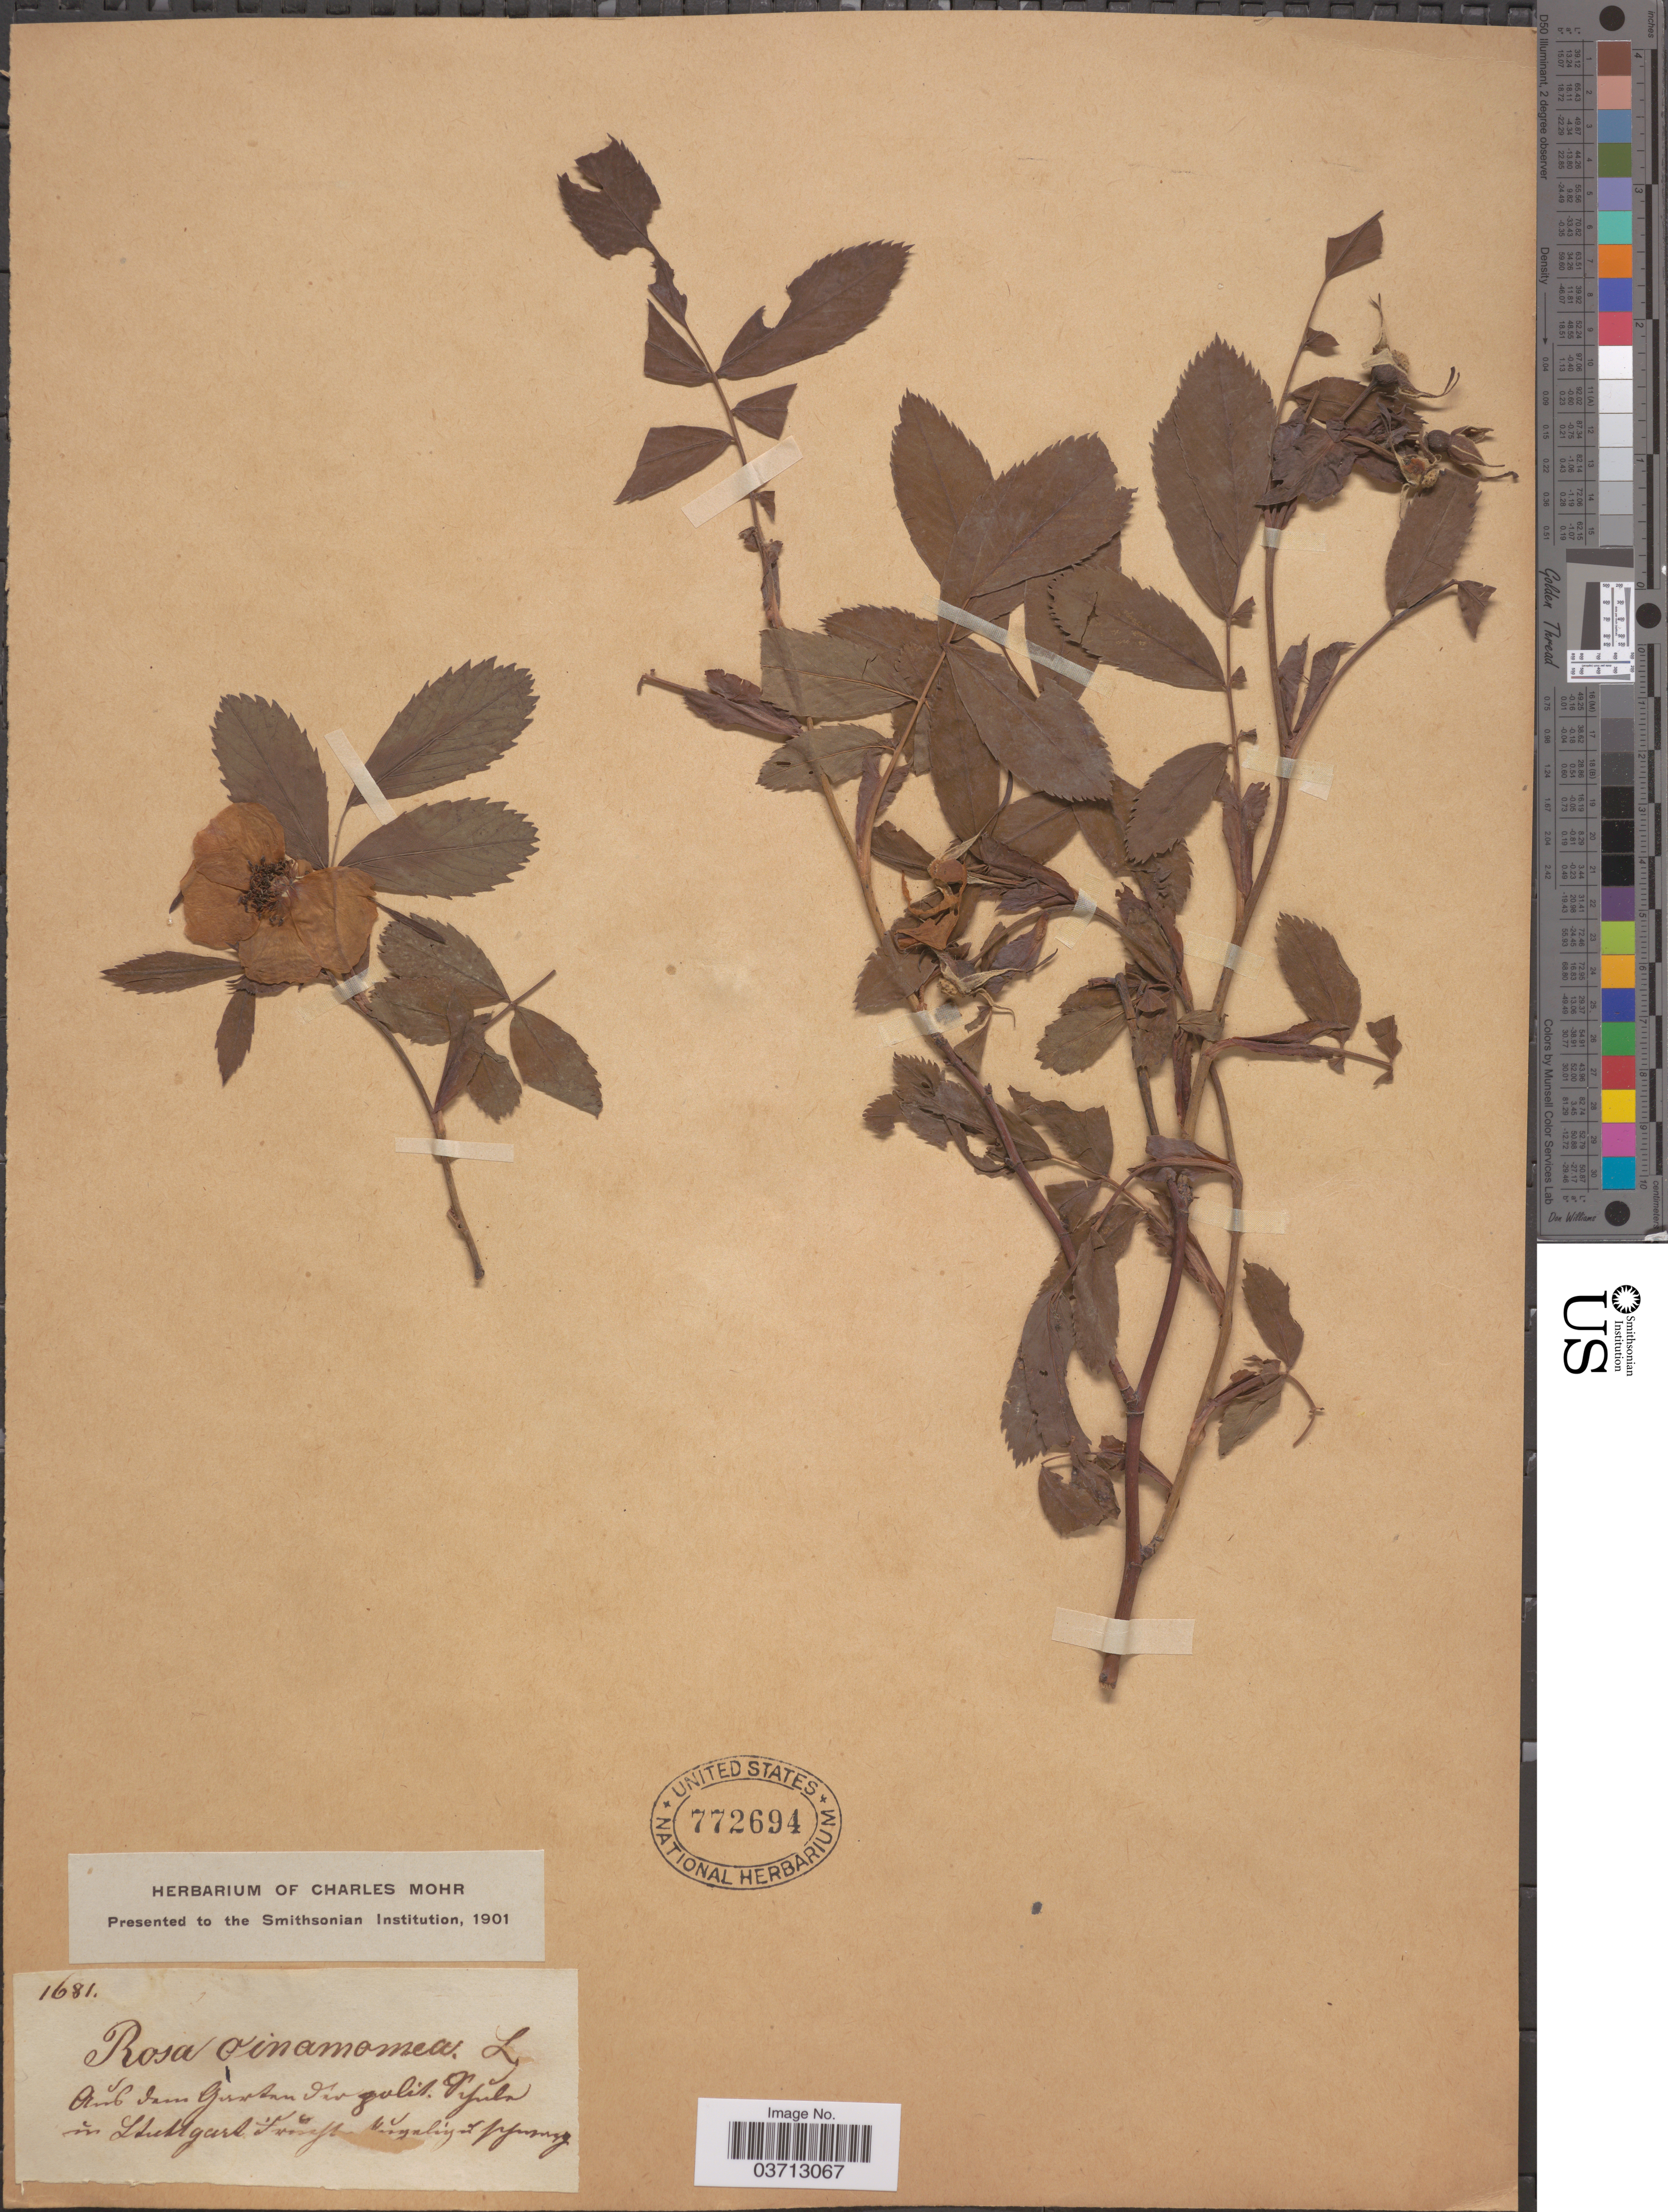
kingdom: Plantae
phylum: Tracheophyta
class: Magnoliopsida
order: Rosales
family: Rosaceae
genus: Rosa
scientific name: Rosa cinnamomea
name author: L.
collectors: ex herb. Charles Mohr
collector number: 1681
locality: [illegible text]. in Stuttgard [illegible text].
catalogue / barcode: US 772694